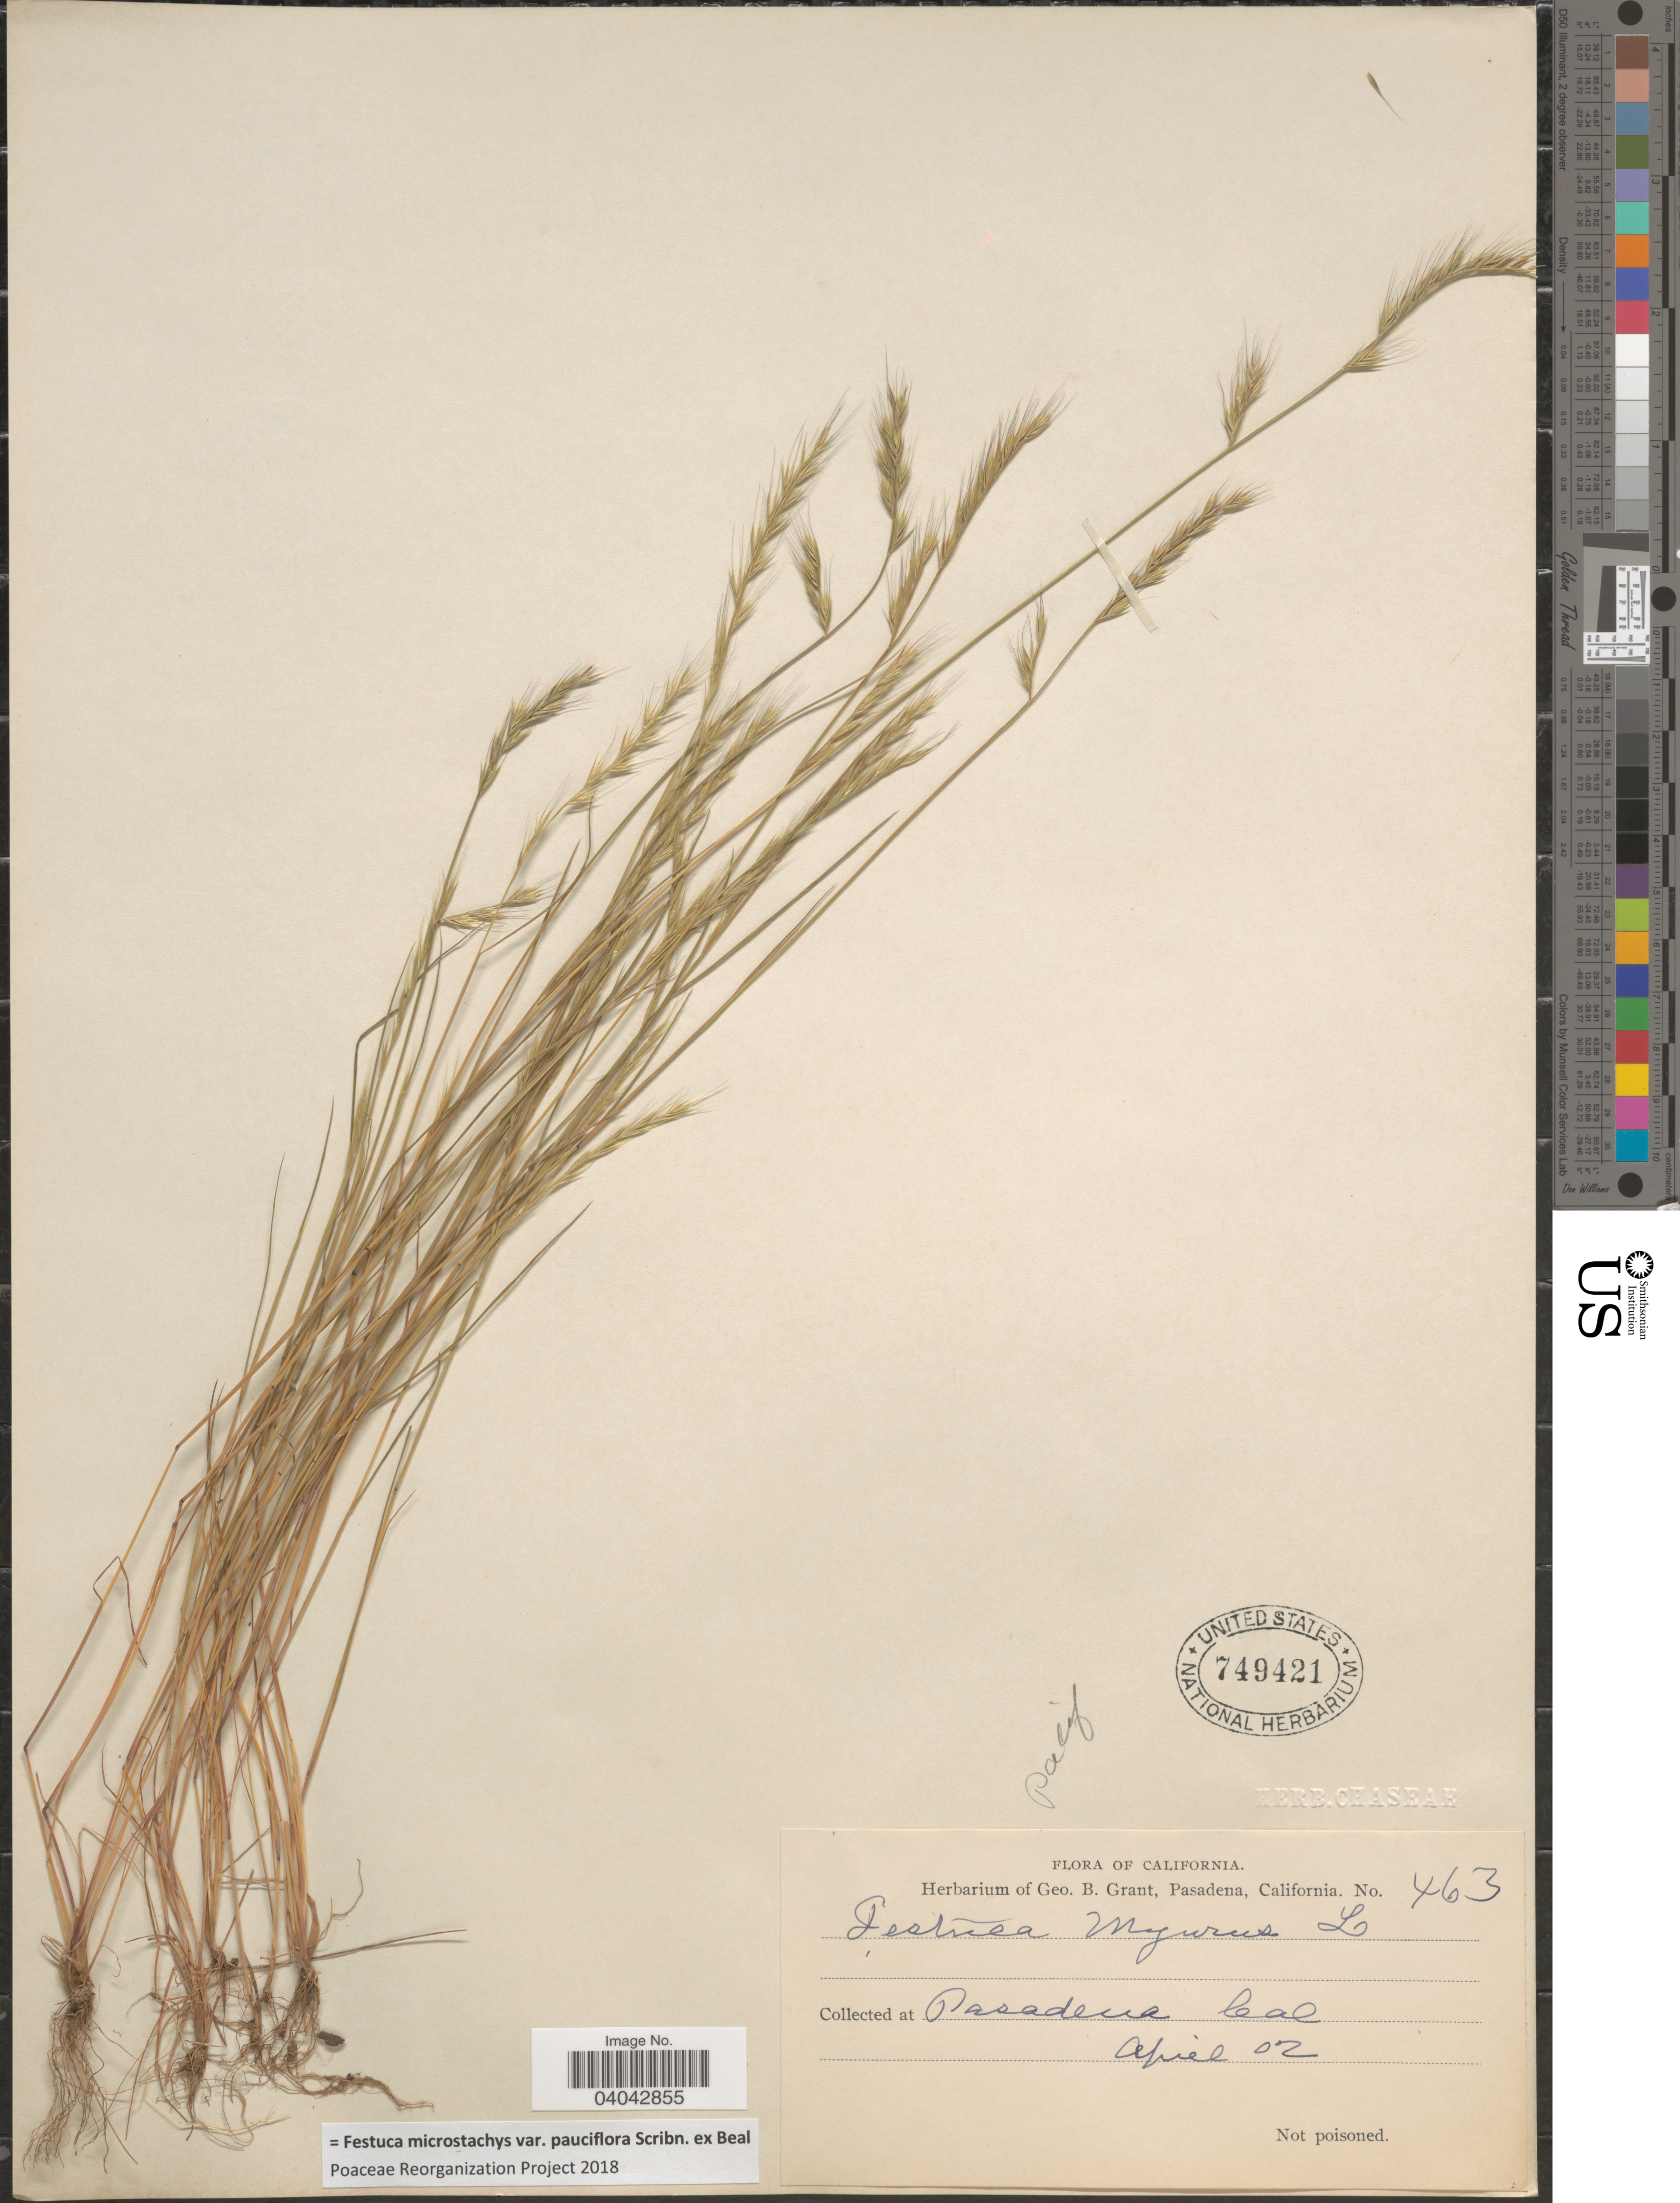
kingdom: Plantae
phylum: Tracheophyta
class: Liliopsida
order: Poales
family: Poaceae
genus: Festuca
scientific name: Festuca microstachys var. pauciflora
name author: Scribn. ex W.J. Beal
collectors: ex herb. Geo. B. Grant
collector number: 463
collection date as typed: Transcribed d/m/y: /4/2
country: United States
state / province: California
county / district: Los Angeles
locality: At Pasadena.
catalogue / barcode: US 749421